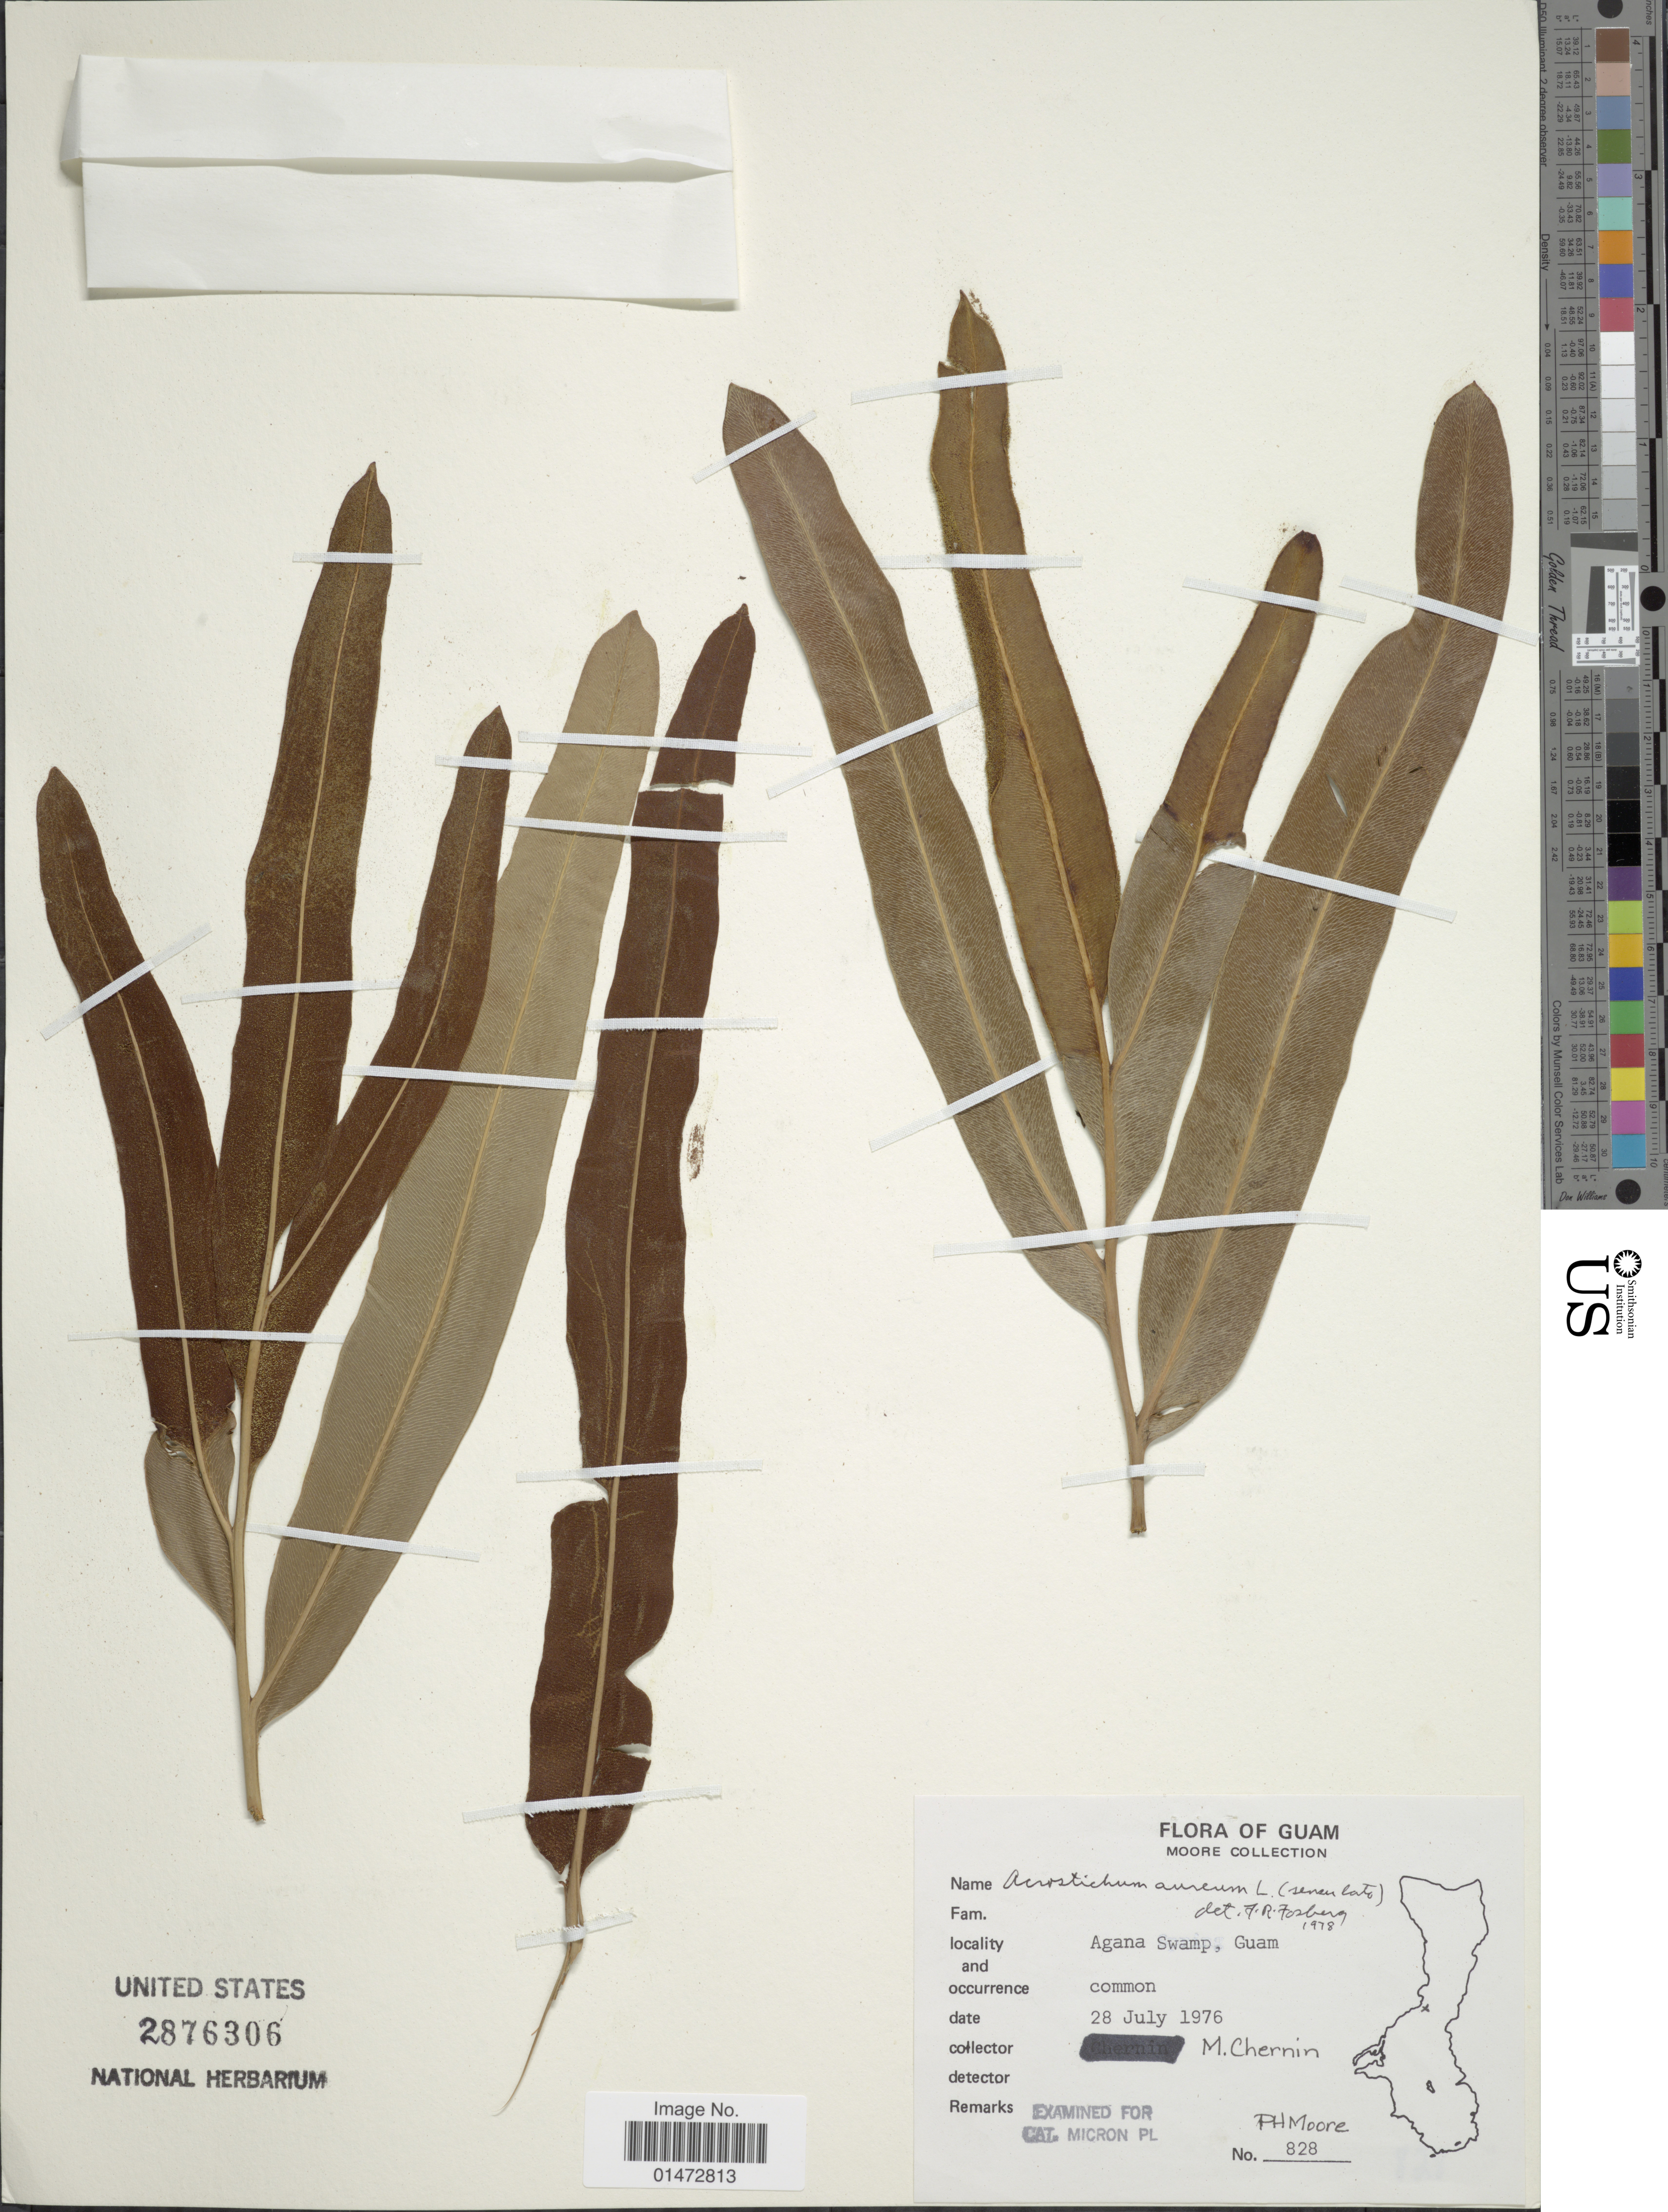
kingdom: Plantae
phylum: Tracheophyta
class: Polypodiopsida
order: Polypodiales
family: Pteridaceae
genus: Acrostichum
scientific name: Acrostichum aureum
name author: L.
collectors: M. Chernin & -. Moore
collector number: PH Moore 828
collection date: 1976-07-28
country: Guam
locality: Agana Swamp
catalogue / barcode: US 2876306